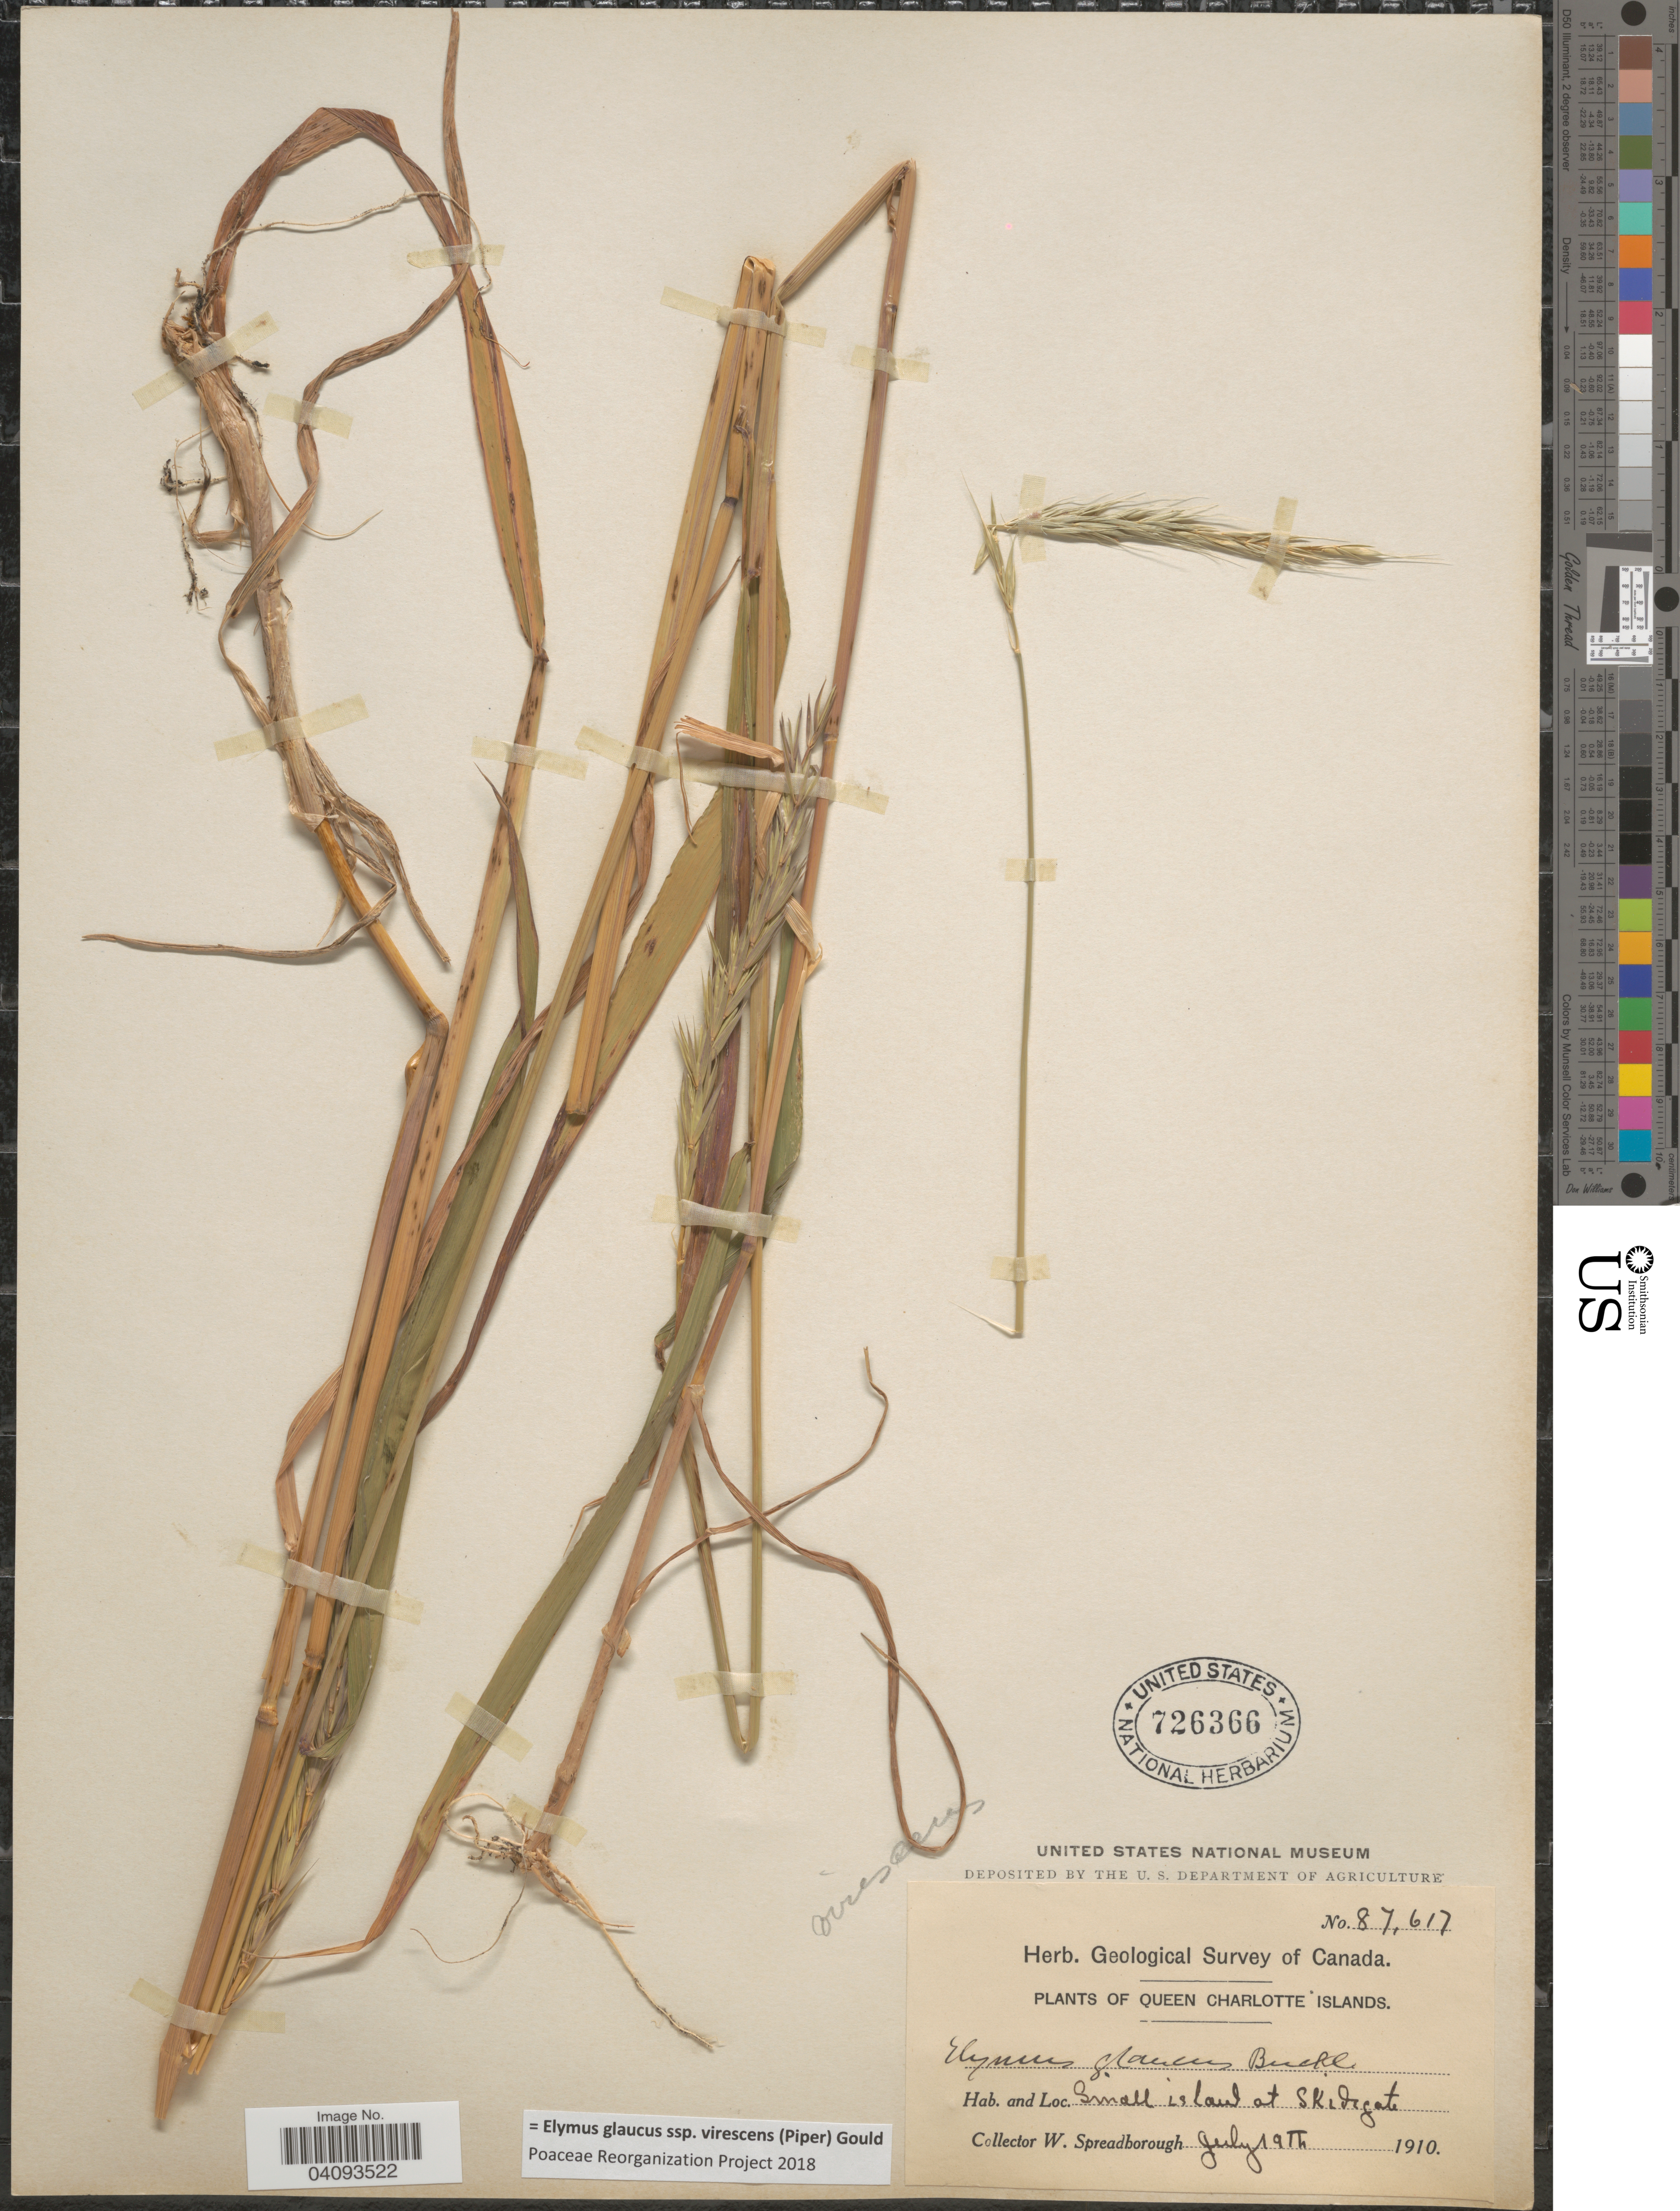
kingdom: Plantae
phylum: Tracheophyta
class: Liliopsida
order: Poales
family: Poaceae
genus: Elymus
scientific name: Elymus glaucus subsp. virescens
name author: (Piper) Gould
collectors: W. Spreadborough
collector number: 87617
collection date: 1910-07-19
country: Canada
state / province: British Columbia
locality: Queen Charlotte Islands. Small island at Skidegate. Geological Survey of Canada.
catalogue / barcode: US 726366